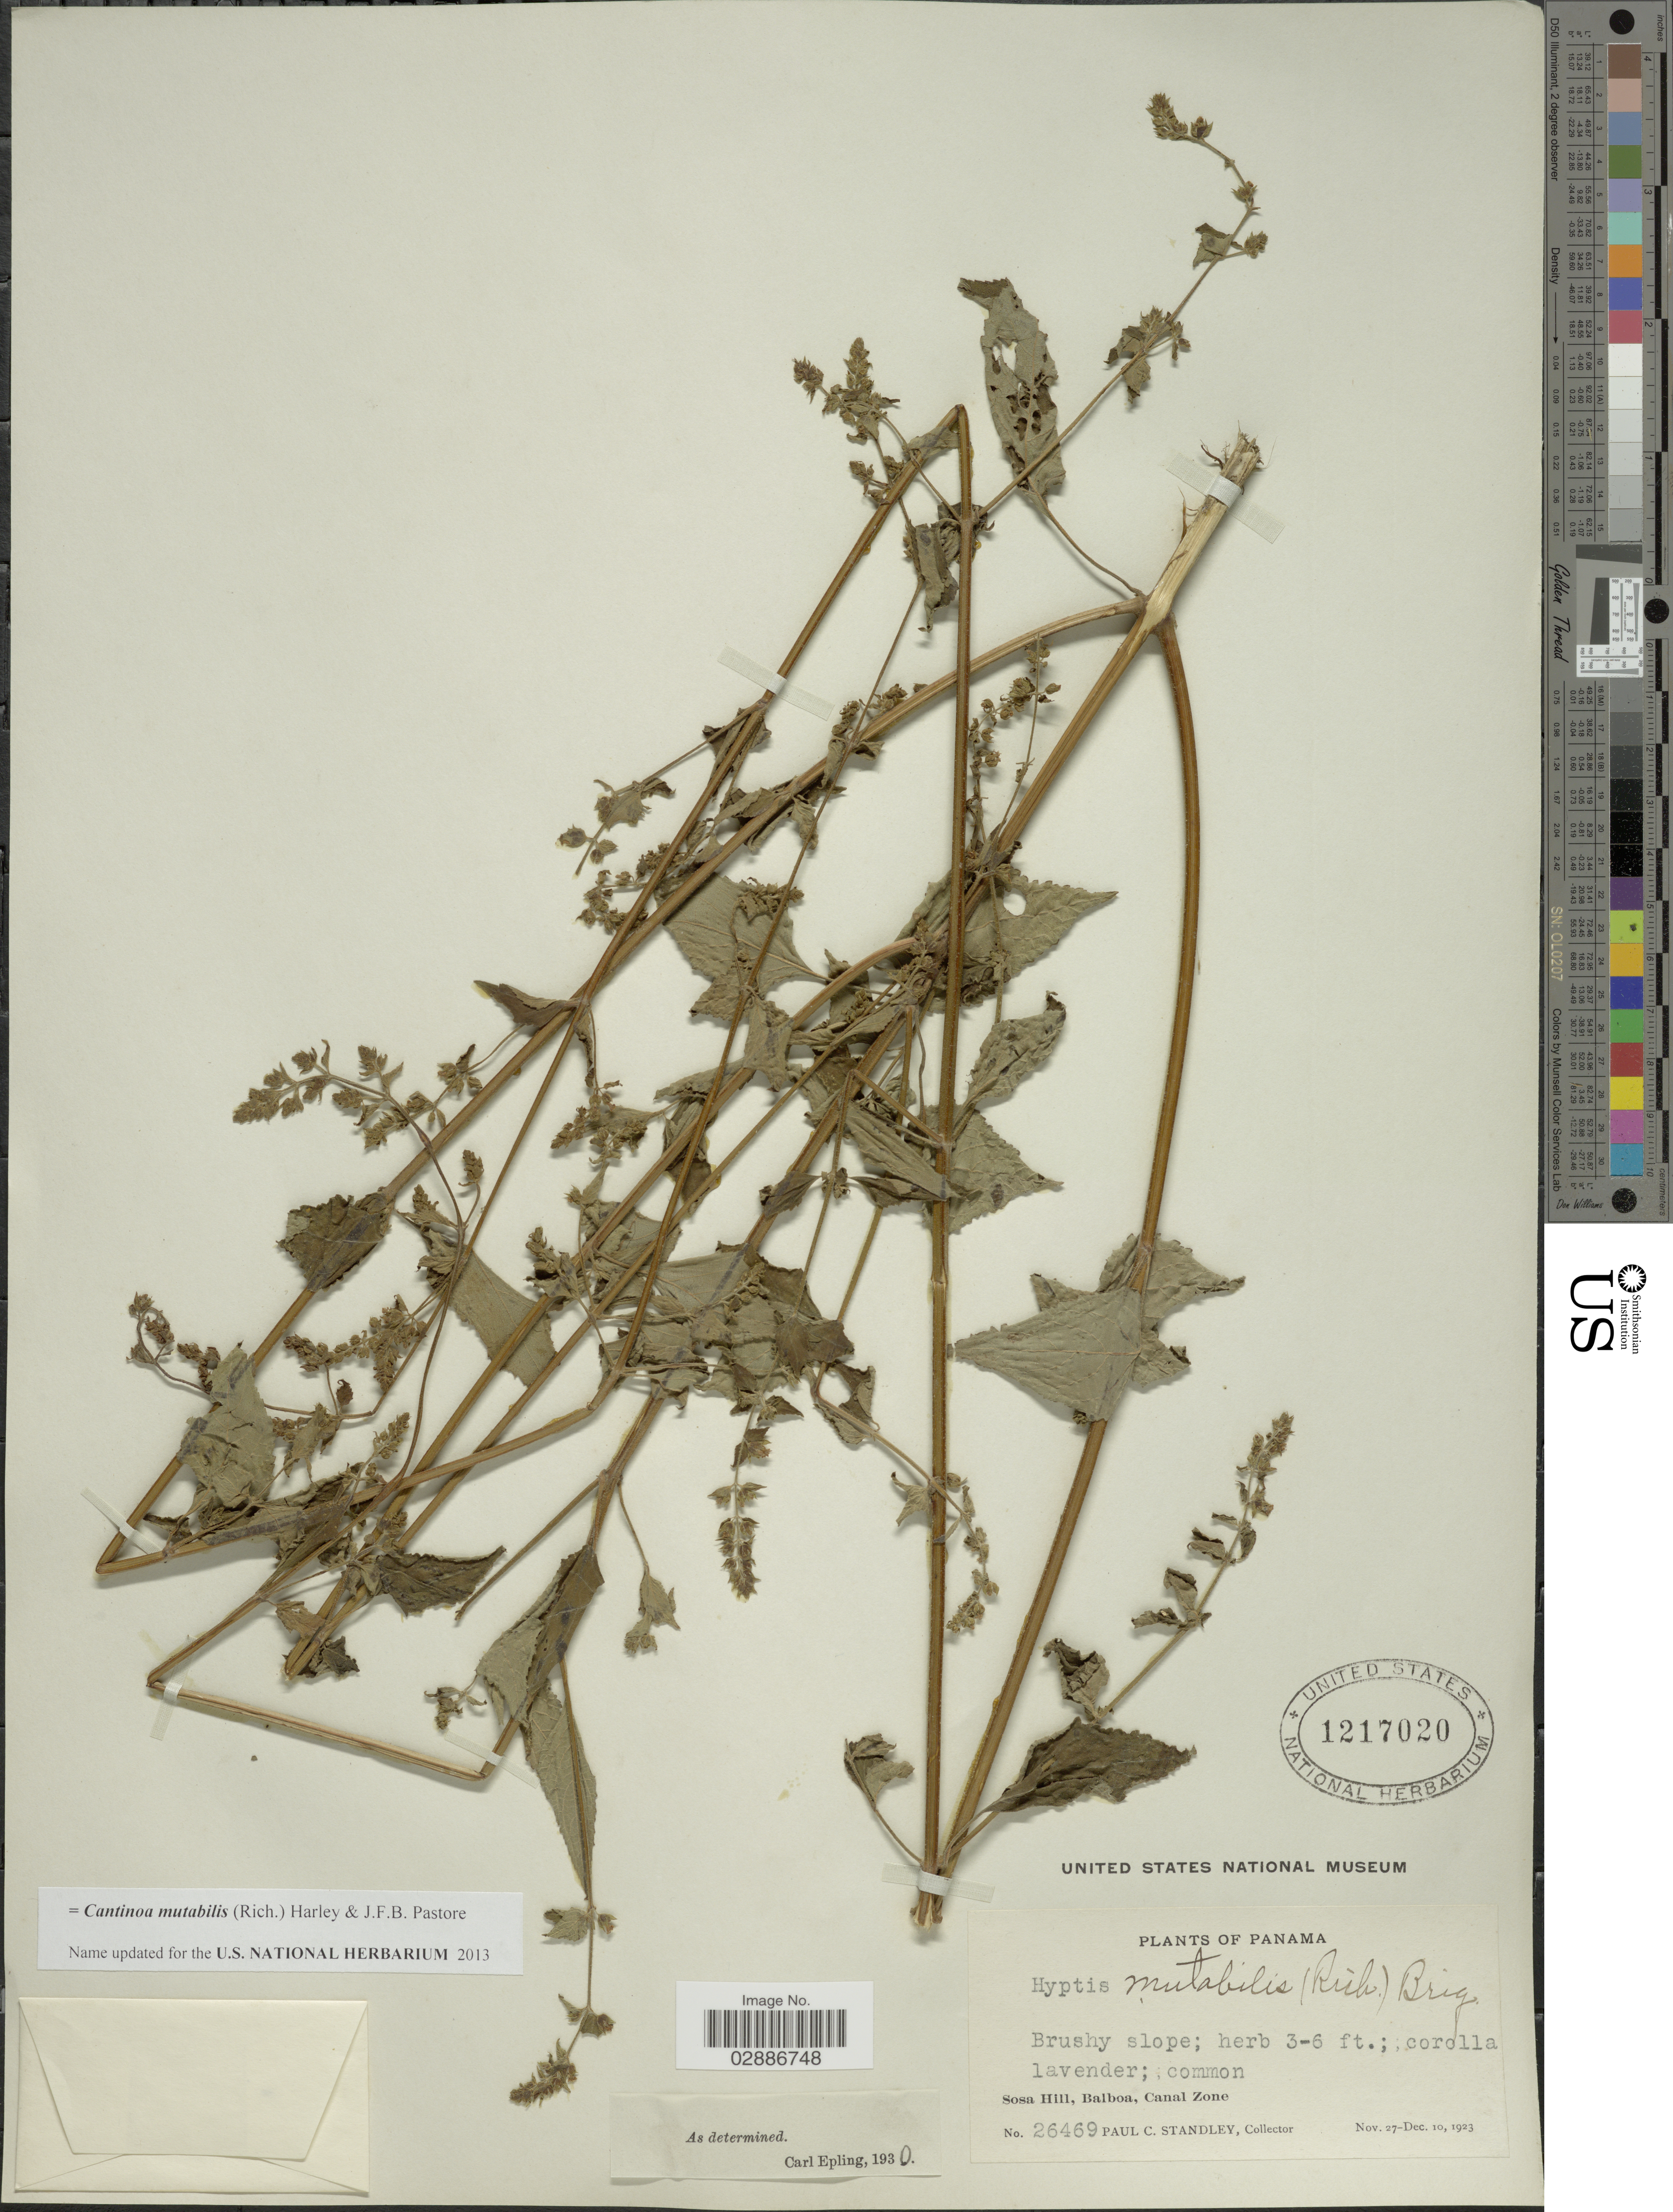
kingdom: Plantae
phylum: Tracheophyta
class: Magnoliopsida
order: Lamiales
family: Lamiaceae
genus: Cantinoa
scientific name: Cantinoa mutabilis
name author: (Rich.) Harley & J.F.B. Pastore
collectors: P. C. Standley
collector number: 26469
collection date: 1923-11-27/1923-12-10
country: Panama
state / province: Colón / Panamá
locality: Sosa Hill, Balboa, Canal Zone.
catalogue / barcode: US 1217020